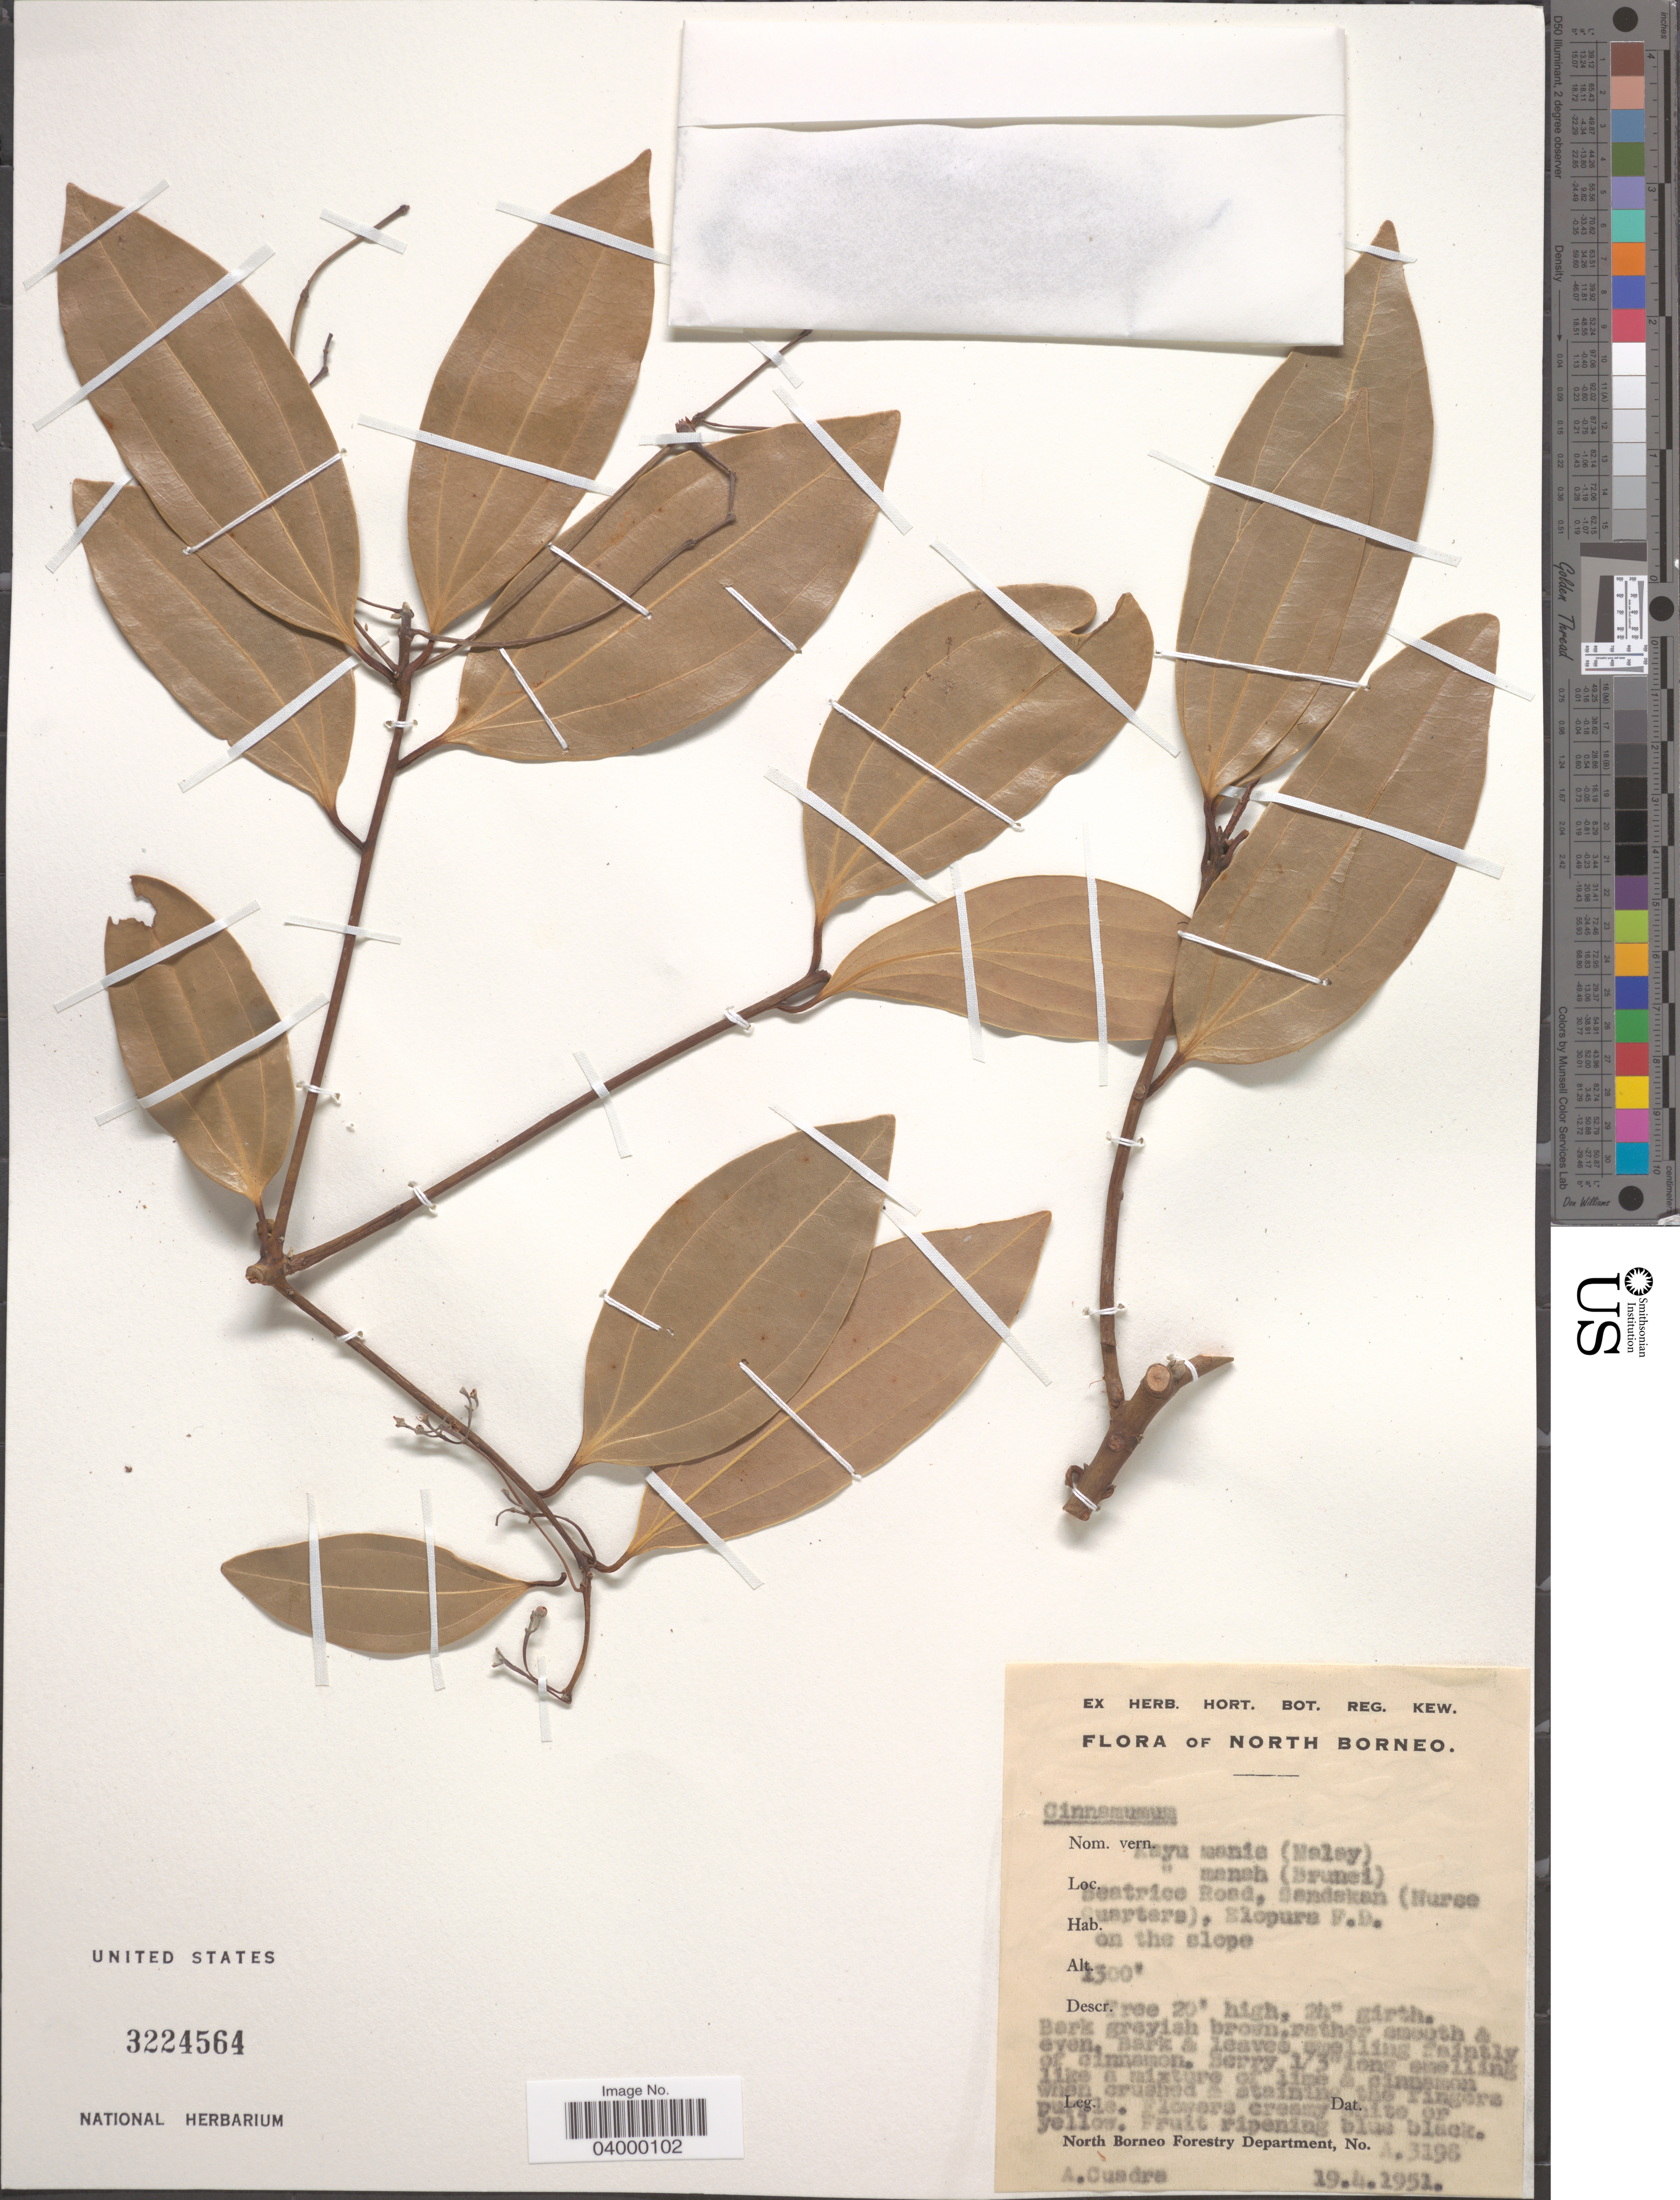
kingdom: Plantae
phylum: Tracheophyta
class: Magnoliopsida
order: Laurales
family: Lauraceae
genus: Cinnamomum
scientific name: Cinnamomum sp.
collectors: A. Cuadra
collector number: A3196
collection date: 1951-04-19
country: Malaysia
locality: North Borneo. Beatrice Road, Sandakan (Nurse Cuarters), Elopura F.D. on the slope.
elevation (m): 396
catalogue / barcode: US 3224564